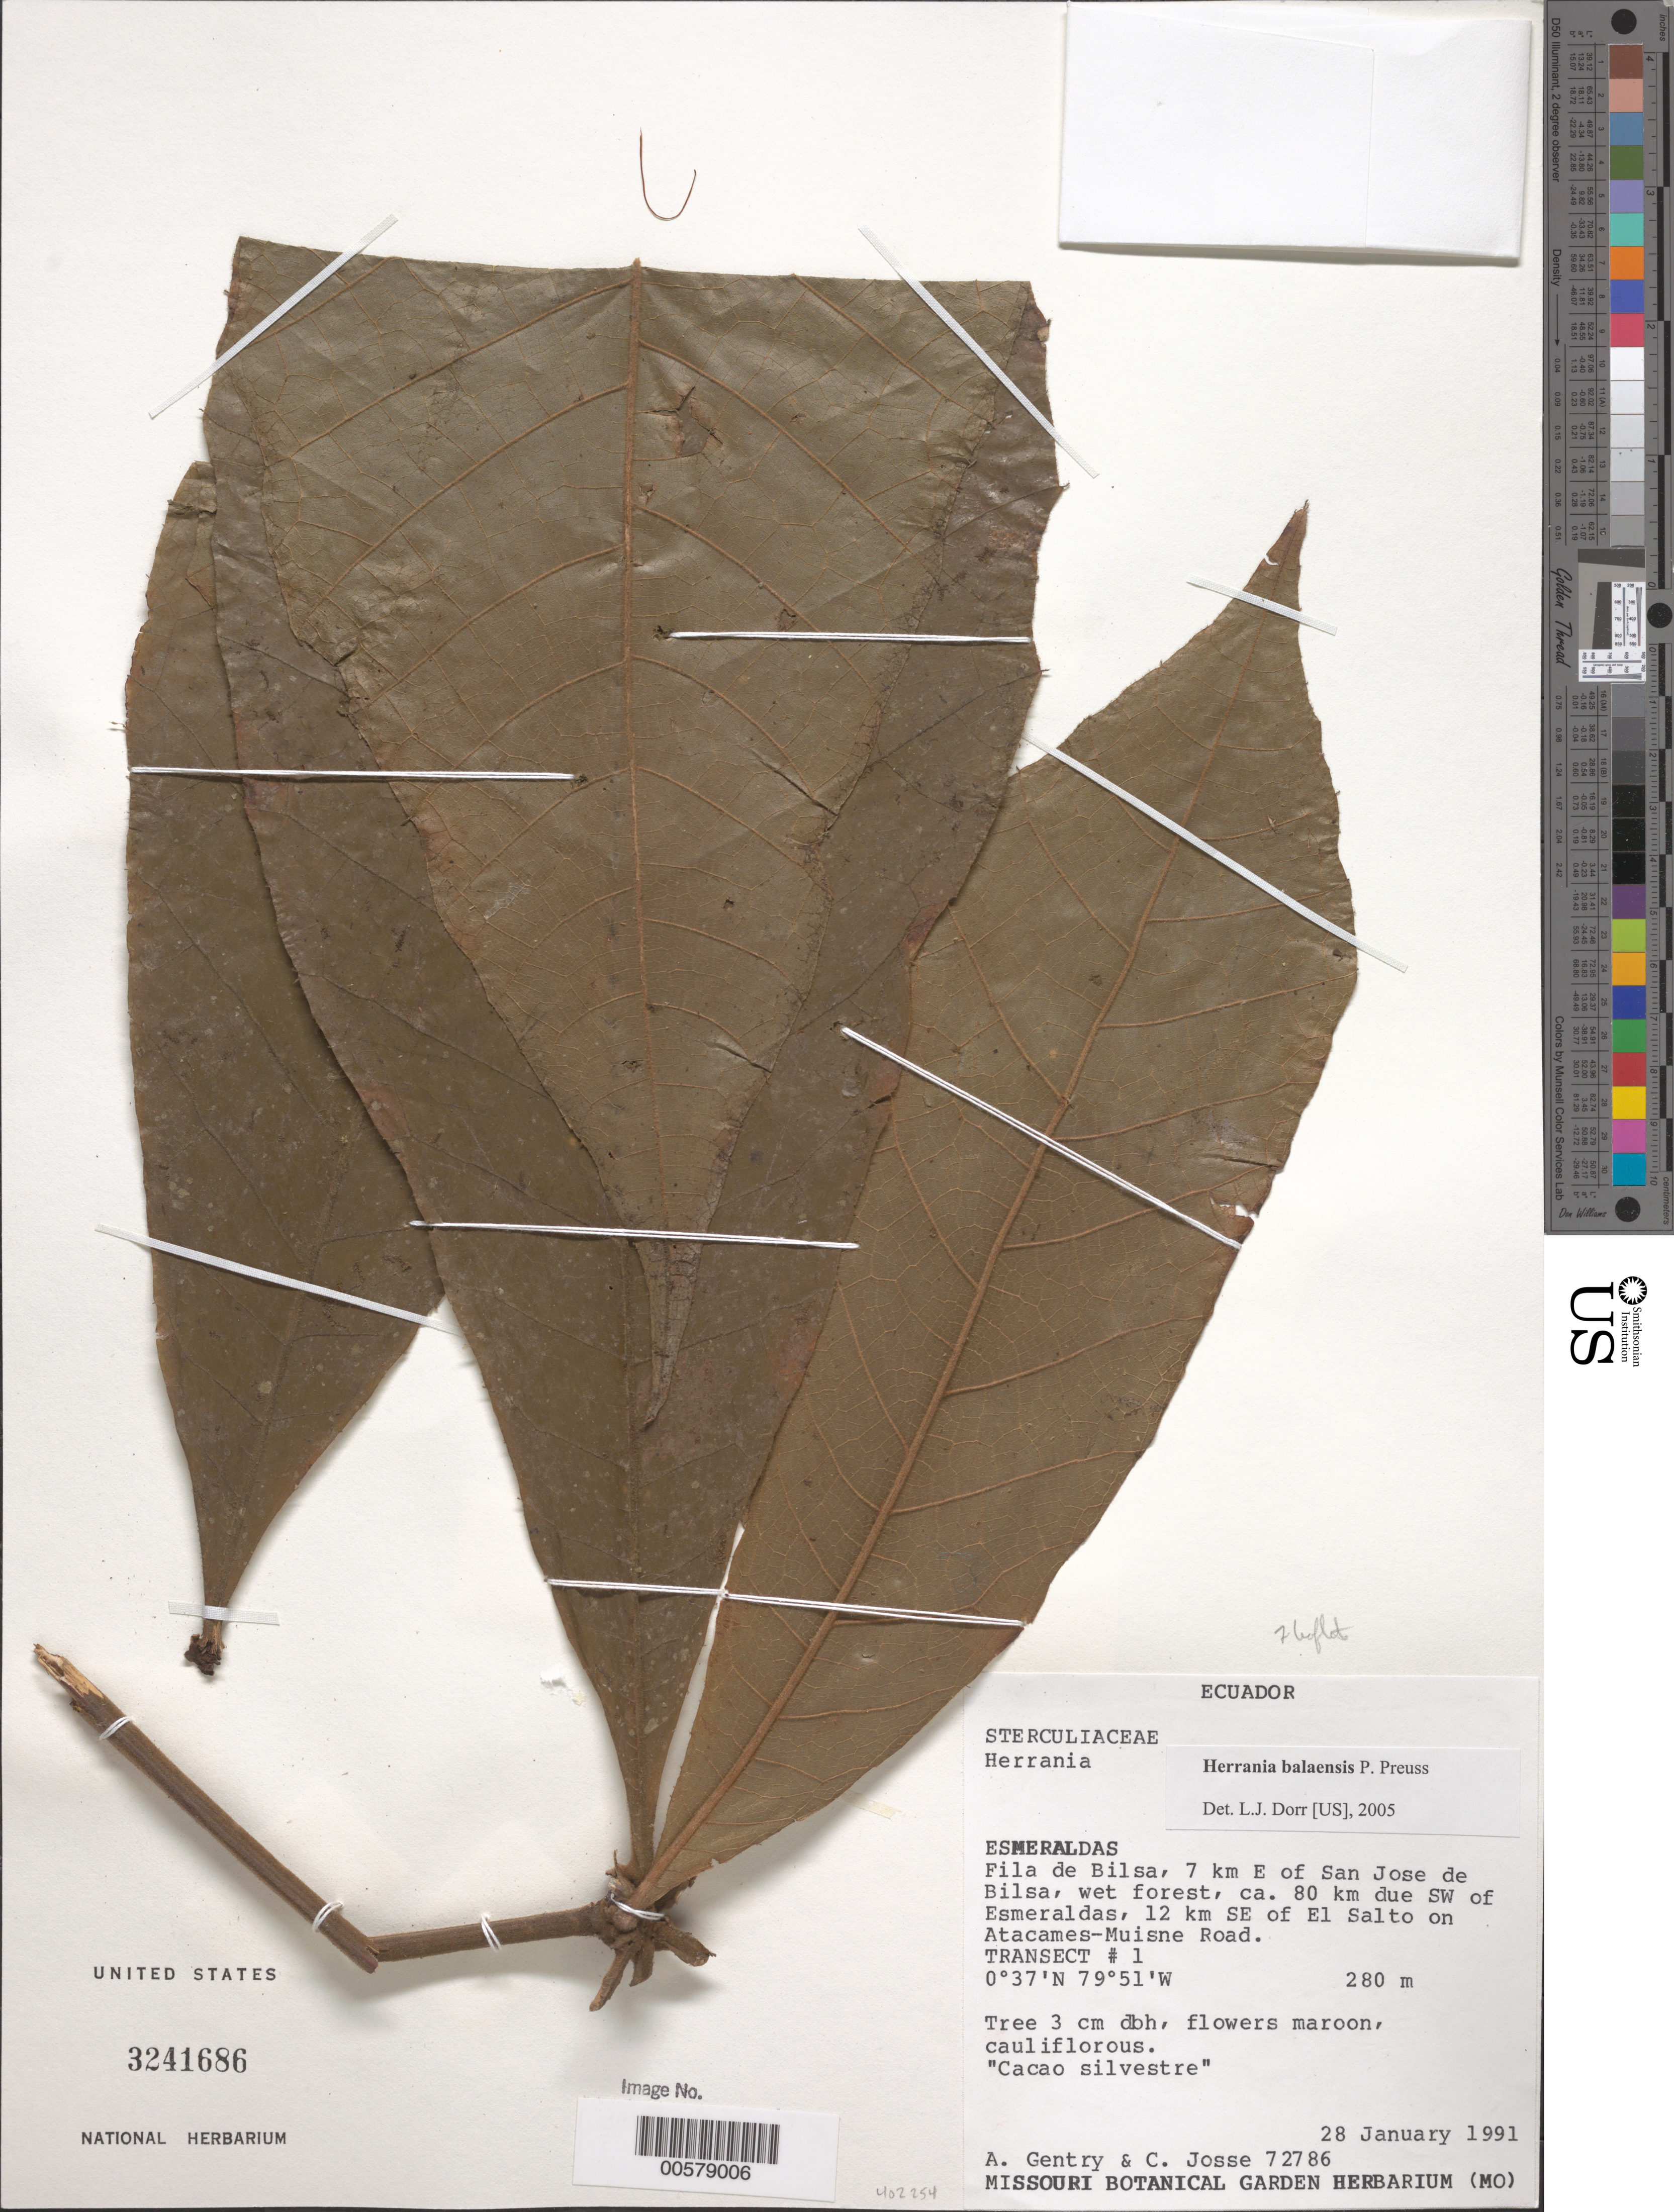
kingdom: Plantae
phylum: Tracheophyta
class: Magnoliopsida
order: Malvales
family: Malvaceae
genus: Theobroma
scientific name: Theobroma pulcherrimum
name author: (Goudot) De Wild.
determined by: Dorr, Laurence J., Curator (BOT), Smithsonian Institution - National Museum of Natural History (UNITED STATES)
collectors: A. H. Gentry & C. Josse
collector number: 72786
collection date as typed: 28 Jan 1991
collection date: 1991-01-28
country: Ecuador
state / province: Esmeraldas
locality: Fila de Bilas, 7 km E of San Jose de Bilsa, ca. 80 km due SW of Esmeraldas, 12 km SE of el Salto on Atacames-Muisne Road. Transect # 1.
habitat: Wet forest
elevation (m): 280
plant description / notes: Common name: Cacao silvestre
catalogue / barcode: US 3241686